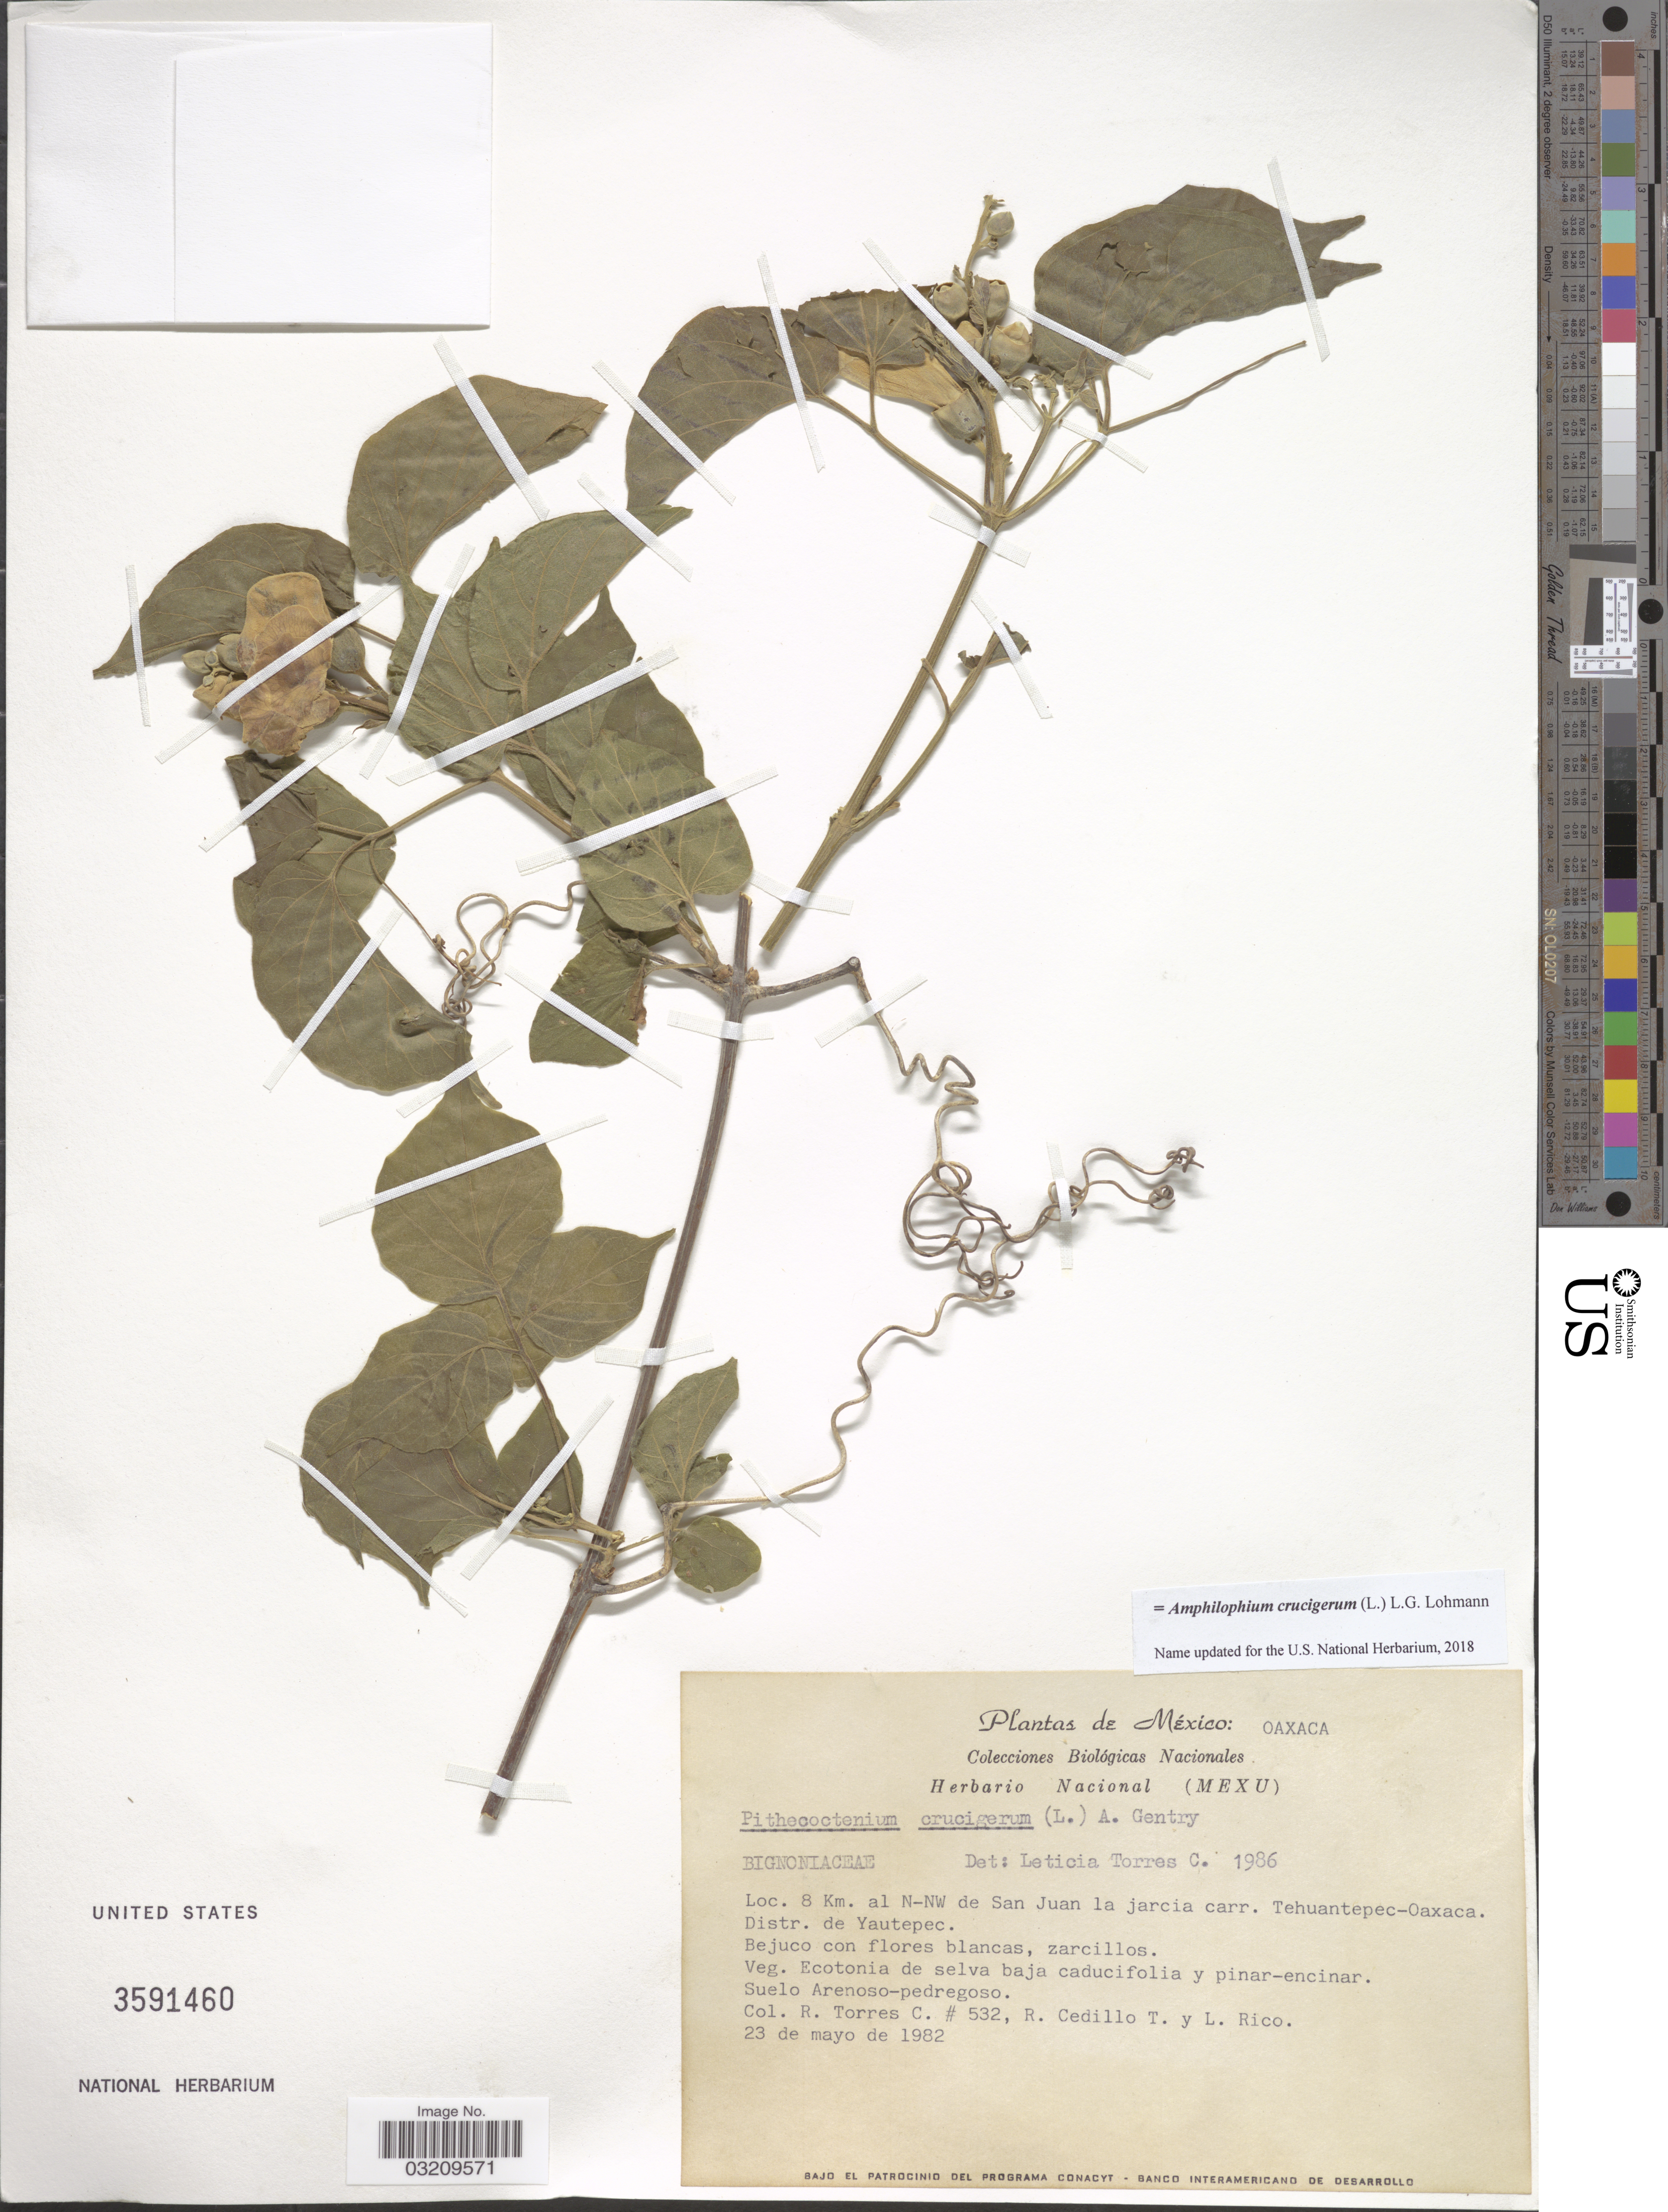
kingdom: Plantae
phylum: Tracheophyta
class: Magnoliopsida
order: Lamiales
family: Bignoniaceae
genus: Amphilophium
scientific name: Amphilophium crucigerum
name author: (L.) L.G. Lohmann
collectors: R. Torres C., R. CedilloT. & L. Rico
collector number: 532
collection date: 1982-05-23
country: Mexico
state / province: Oaxaca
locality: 8 Km. al N-NW de San Juan la jarcia carr. Tehuantepec-Oaxaca. Distr. de Yautepec.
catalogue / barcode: US 3591460